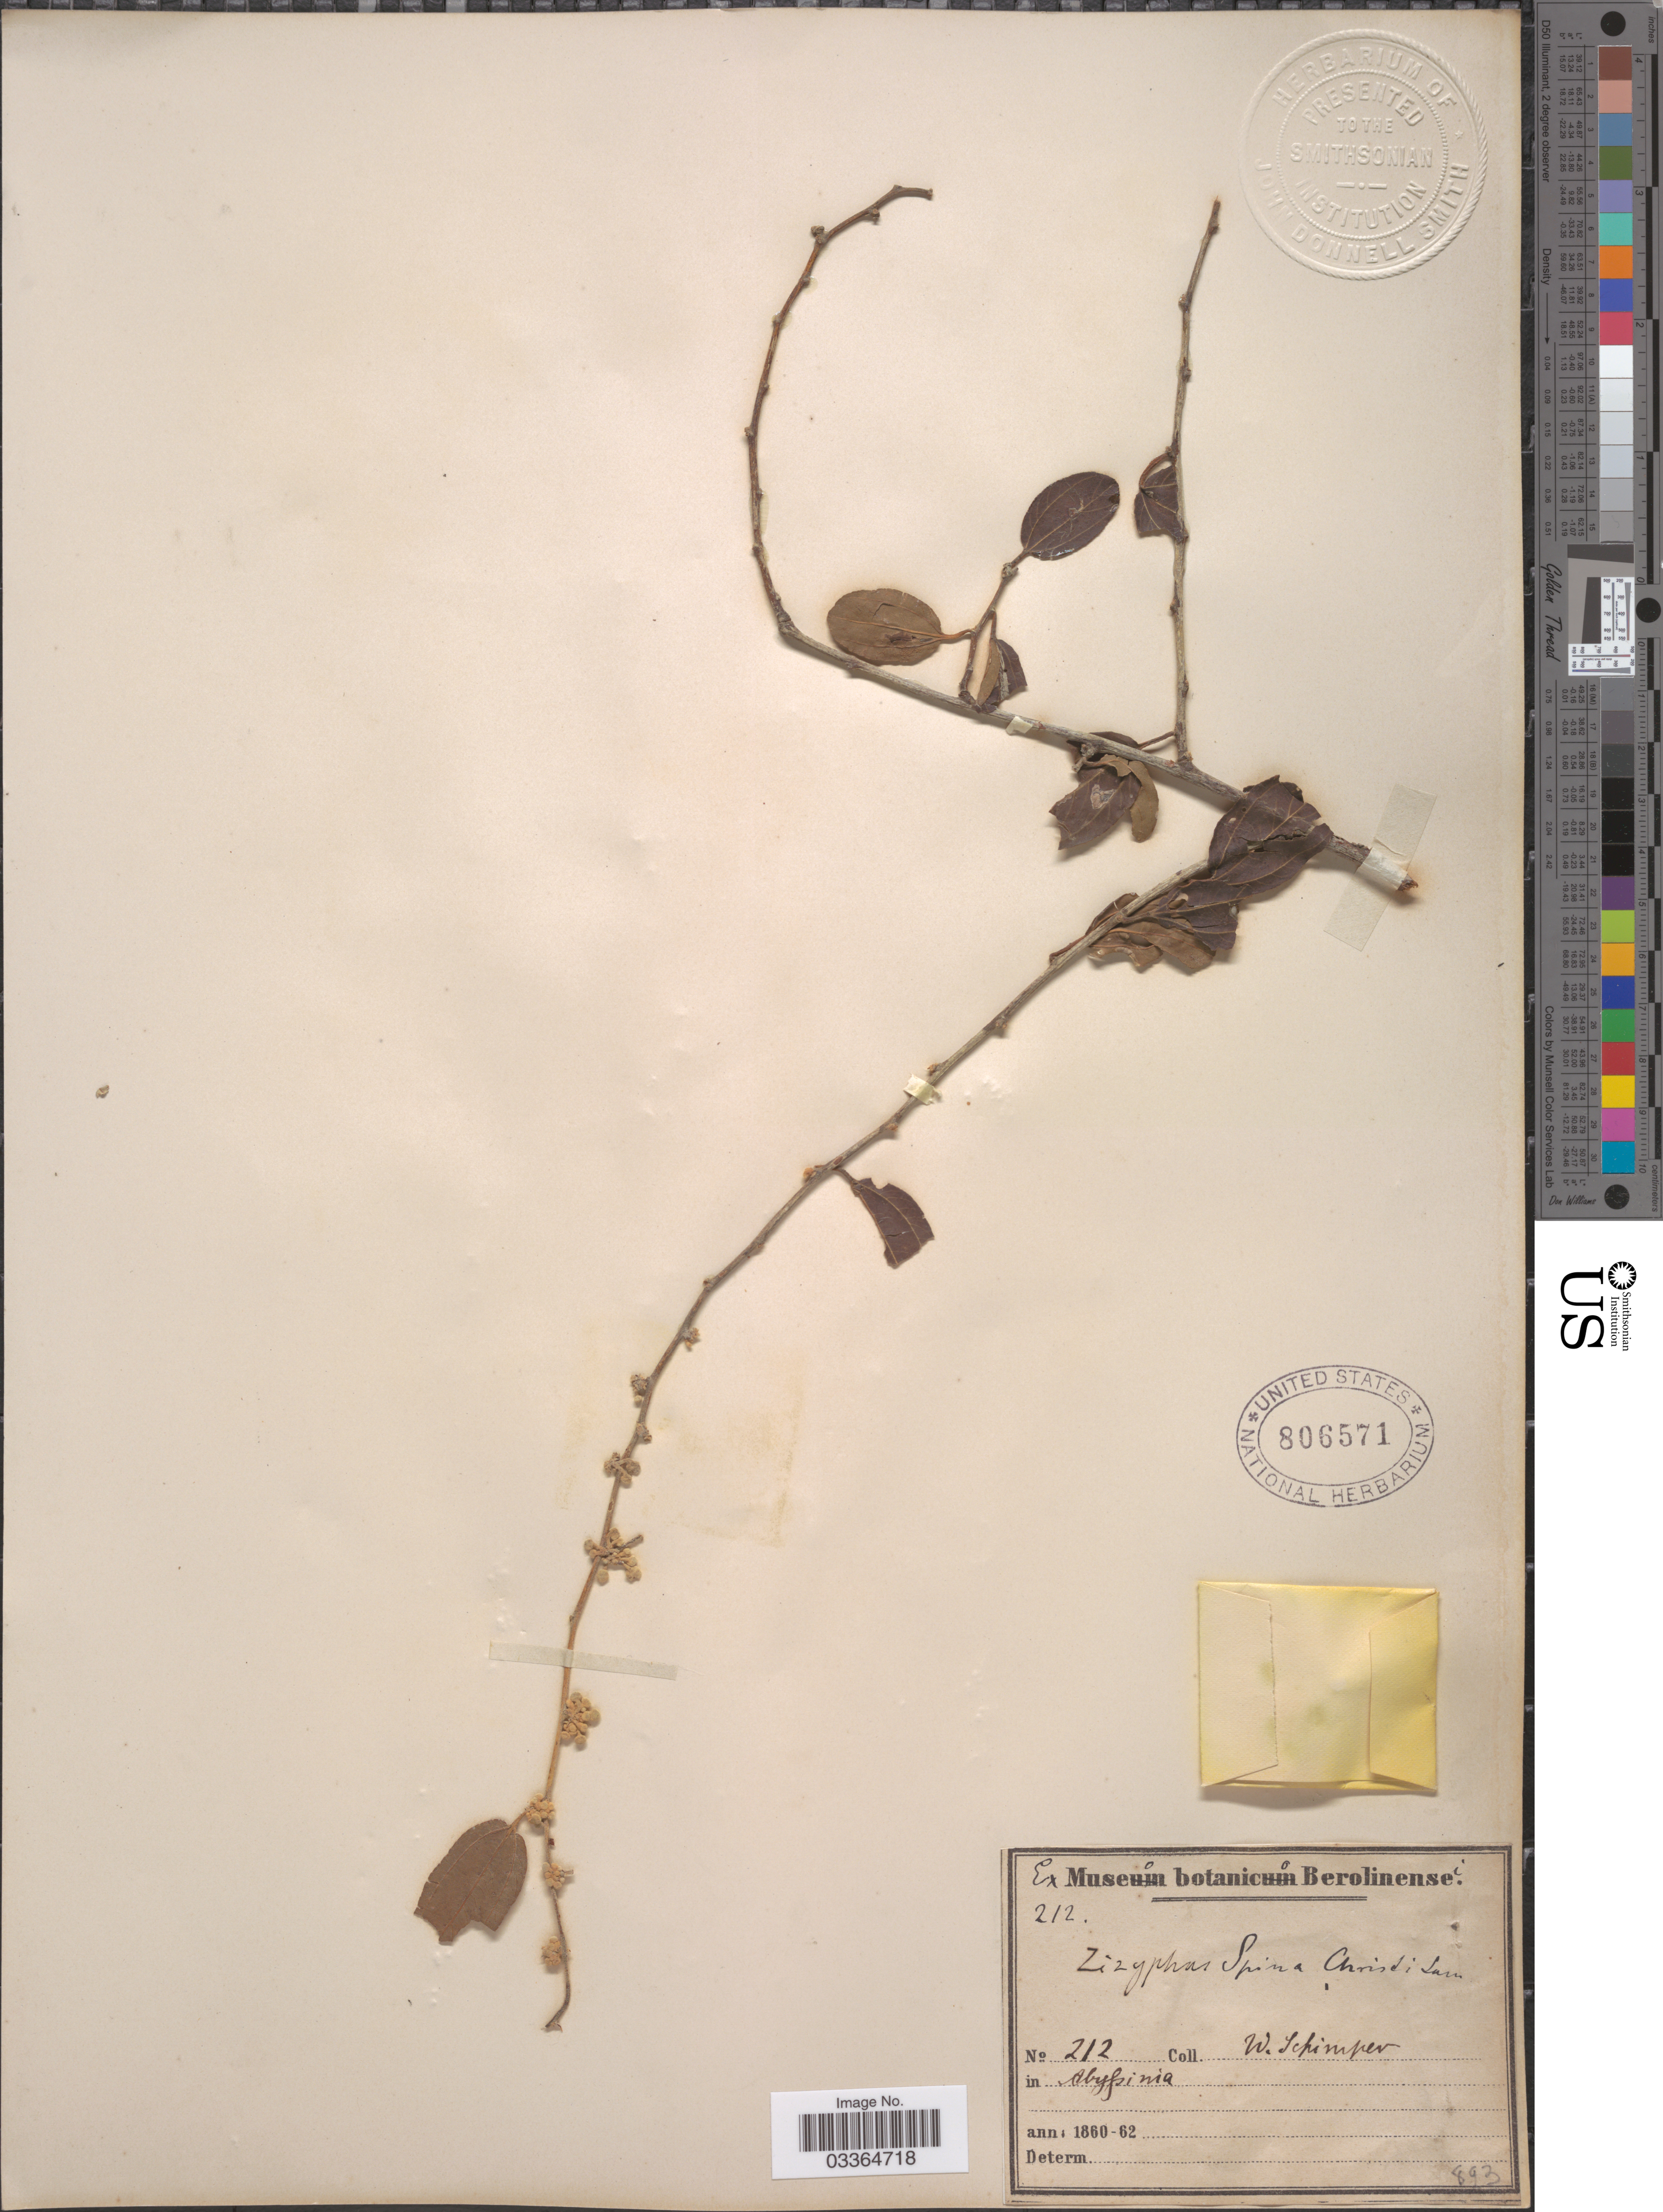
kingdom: Plantae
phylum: Tracheophyta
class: Magnoliopsida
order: Rosales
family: Rhamnaceae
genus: Ziziphus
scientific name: Ziziphus spina-christi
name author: (L.) Willd.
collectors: W. Schimper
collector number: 212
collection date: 1860/1862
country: Ethiopia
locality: In Abysinia.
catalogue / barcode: US 806571